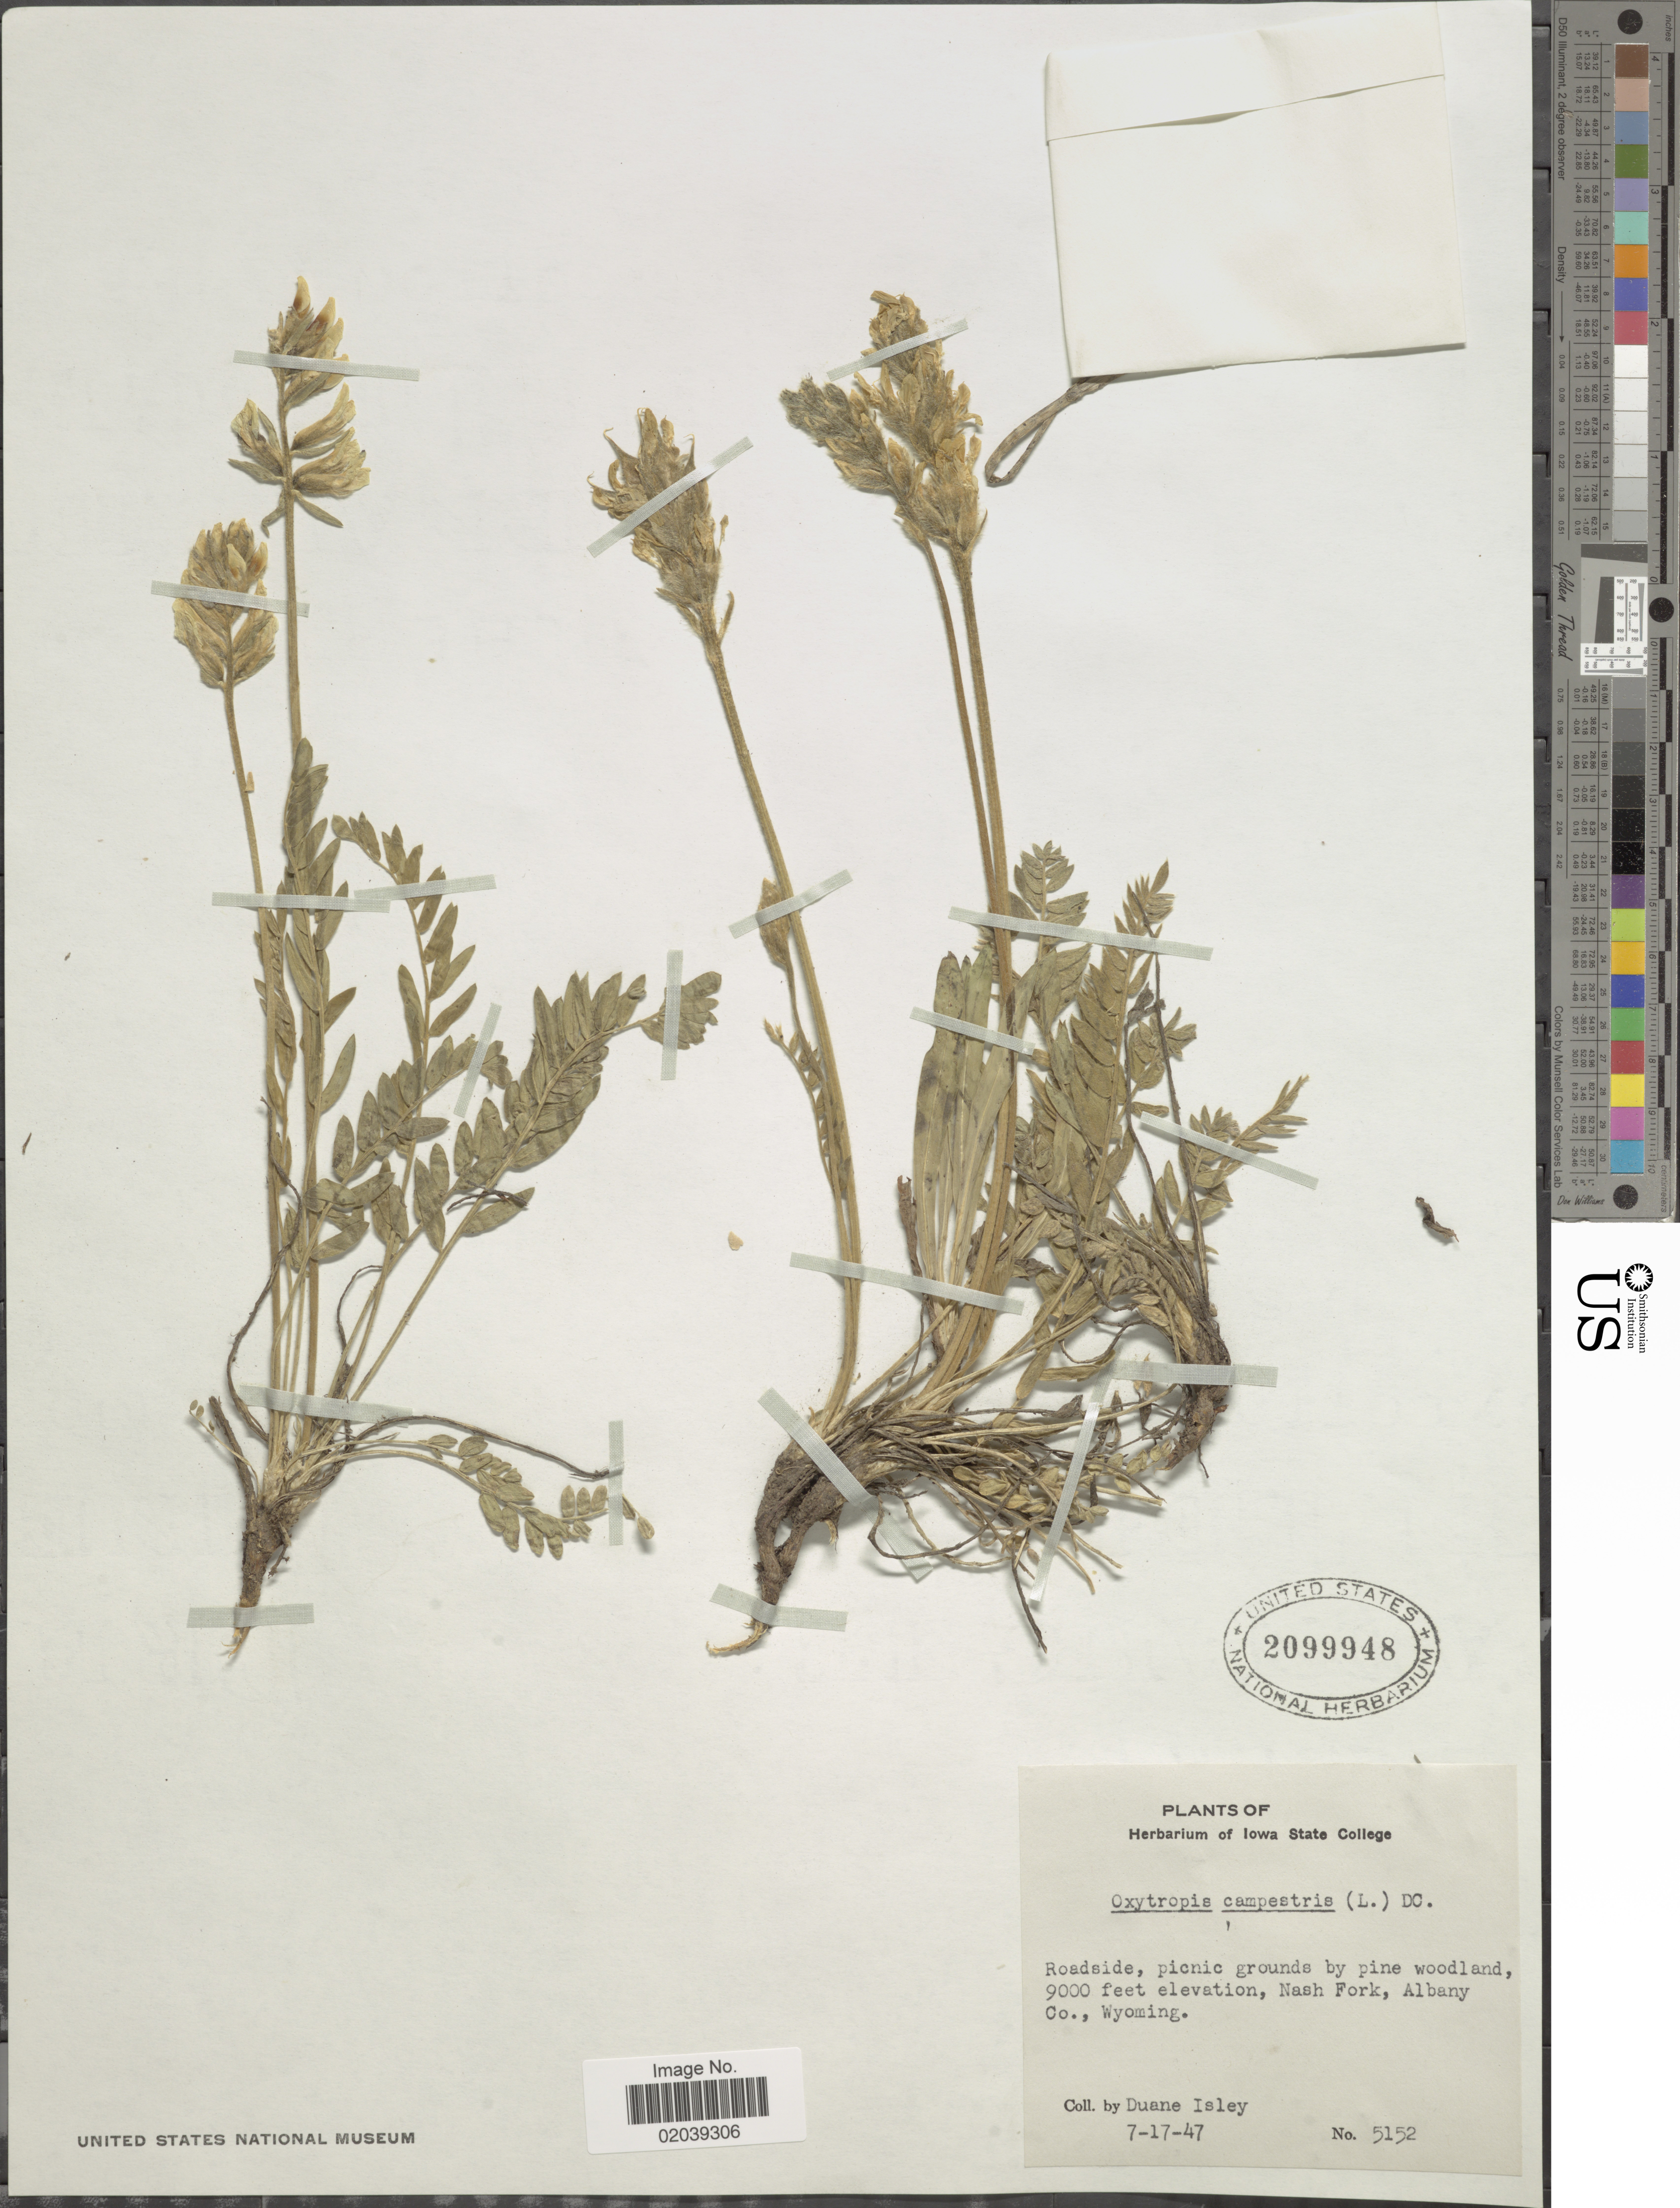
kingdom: Plantae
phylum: Tracheophyta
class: Magnoliopsida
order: Fabales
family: Fabaceae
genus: Oxytropis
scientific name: Oxytropis campestris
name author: (L.) DC.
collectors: D. Isely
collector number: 5152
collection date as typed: Transcribed d/m/y: 17/7/47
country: United States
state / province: Wyoming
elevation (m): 2743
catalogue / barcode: US 2099948